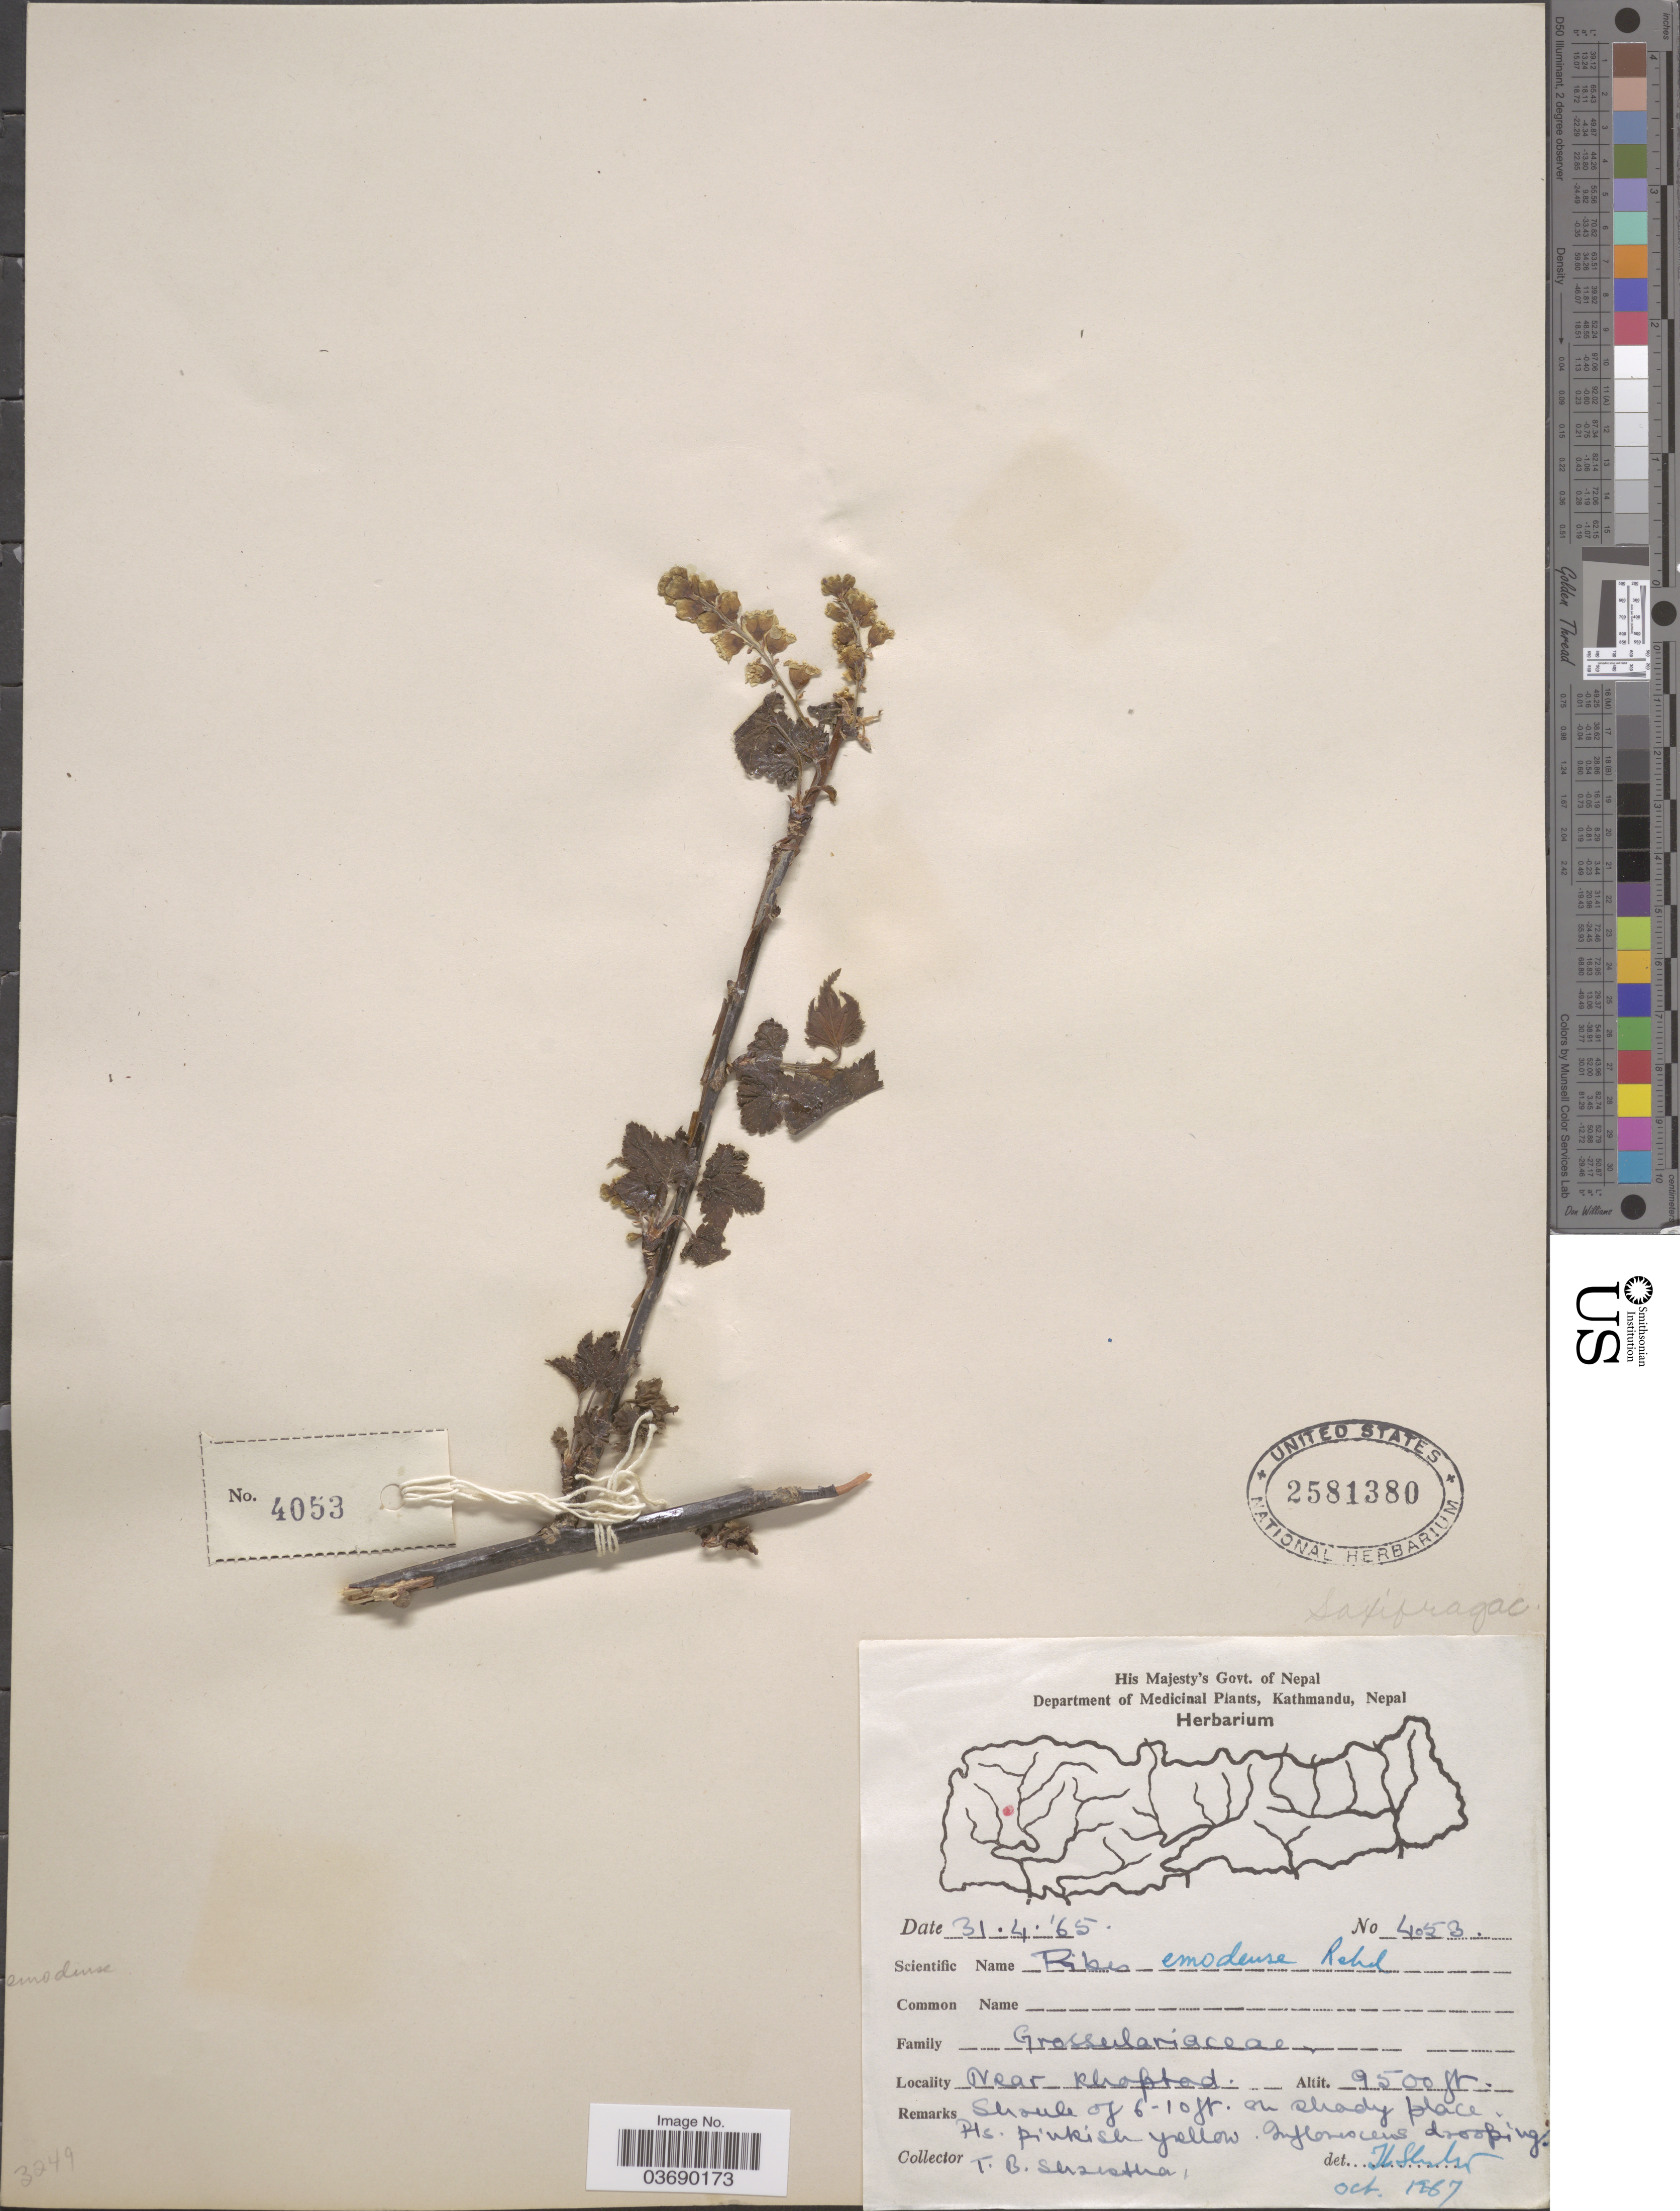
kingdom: Plantae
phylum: Tracheophyta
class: Magnoliopsida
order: Saxifragales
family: Grossulariaceae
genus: Ribes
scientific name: Ribes emodense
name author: Rehder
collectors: T. B. Shrestha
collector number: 4053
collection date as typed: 31.4.'65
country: Nepal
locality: Near Khaptad.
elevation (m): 2896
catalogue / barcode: US 2581380